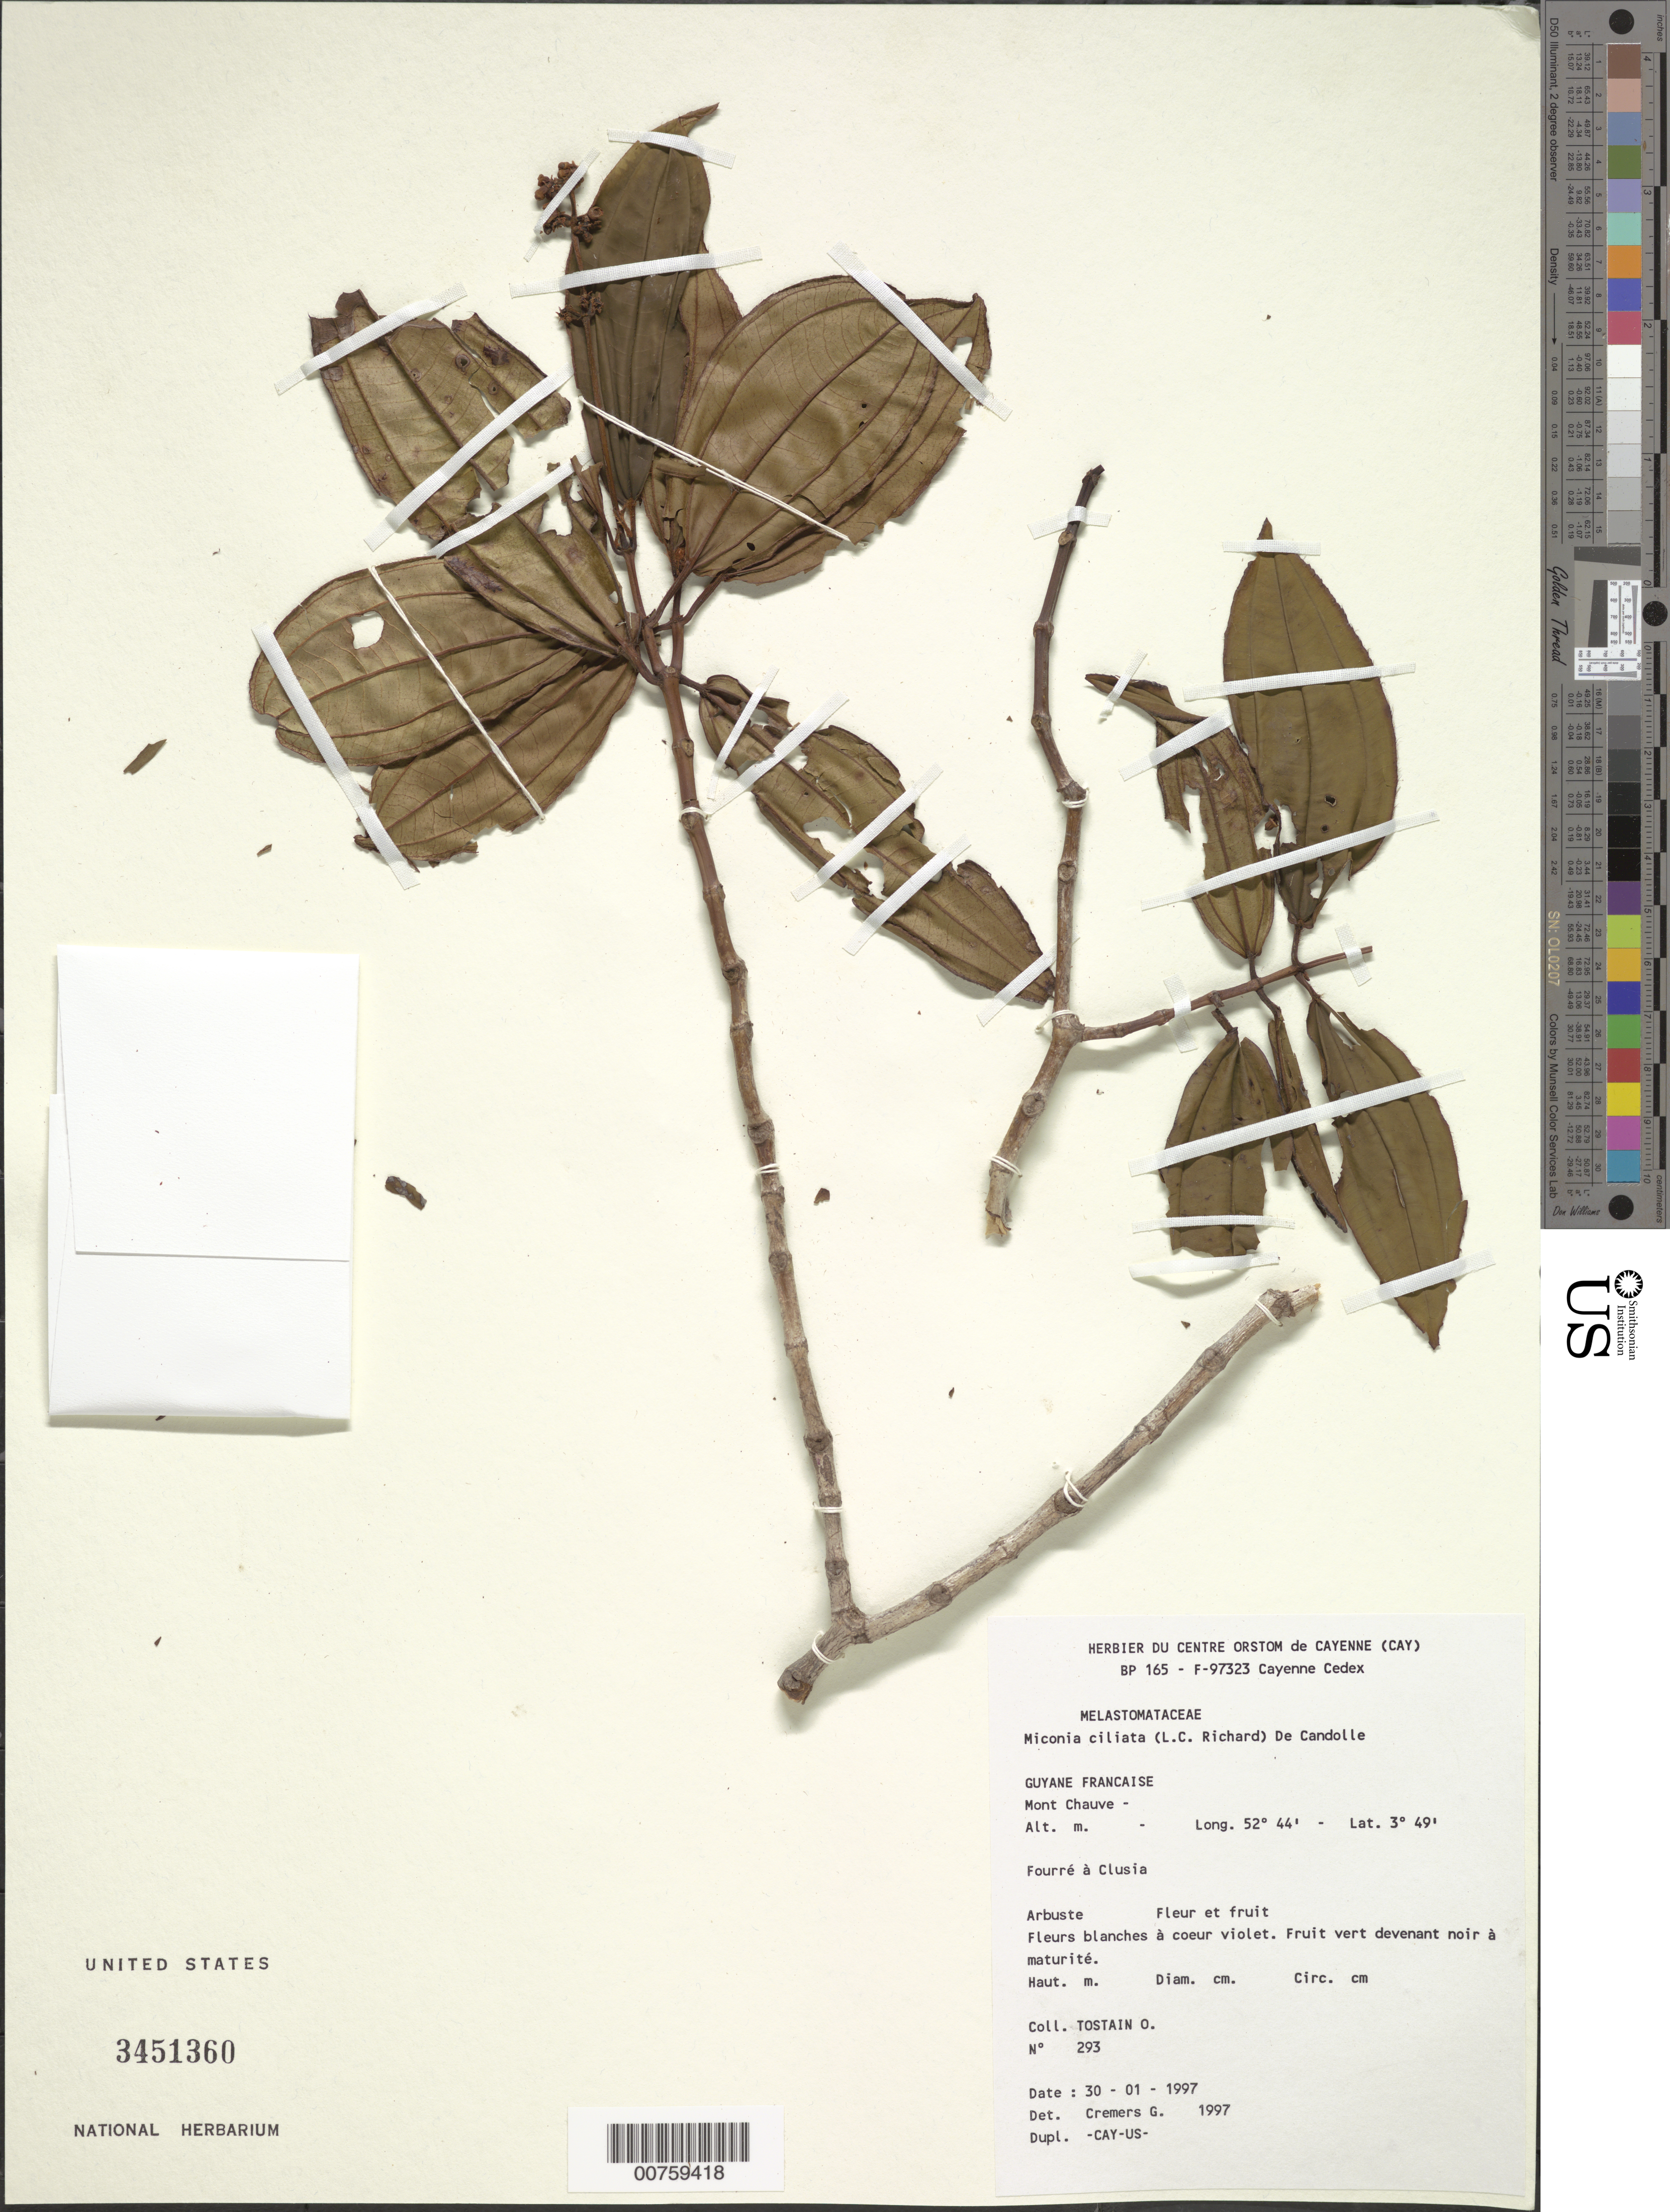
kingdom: Plantae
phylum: Tracheophyta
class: Magnoliopsida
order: Myrtales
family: Melastomataceae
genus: Miconia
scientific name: Miconia ciliata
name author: (Rich.) DC.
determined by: Michelangeli, F. A.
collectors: O. Tostain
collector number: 293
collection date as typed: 30-Jan-97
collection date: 1997-01-30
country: French Guiana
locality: Mont Chauve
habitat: Fourré à Clusia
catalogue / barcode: US 3451360